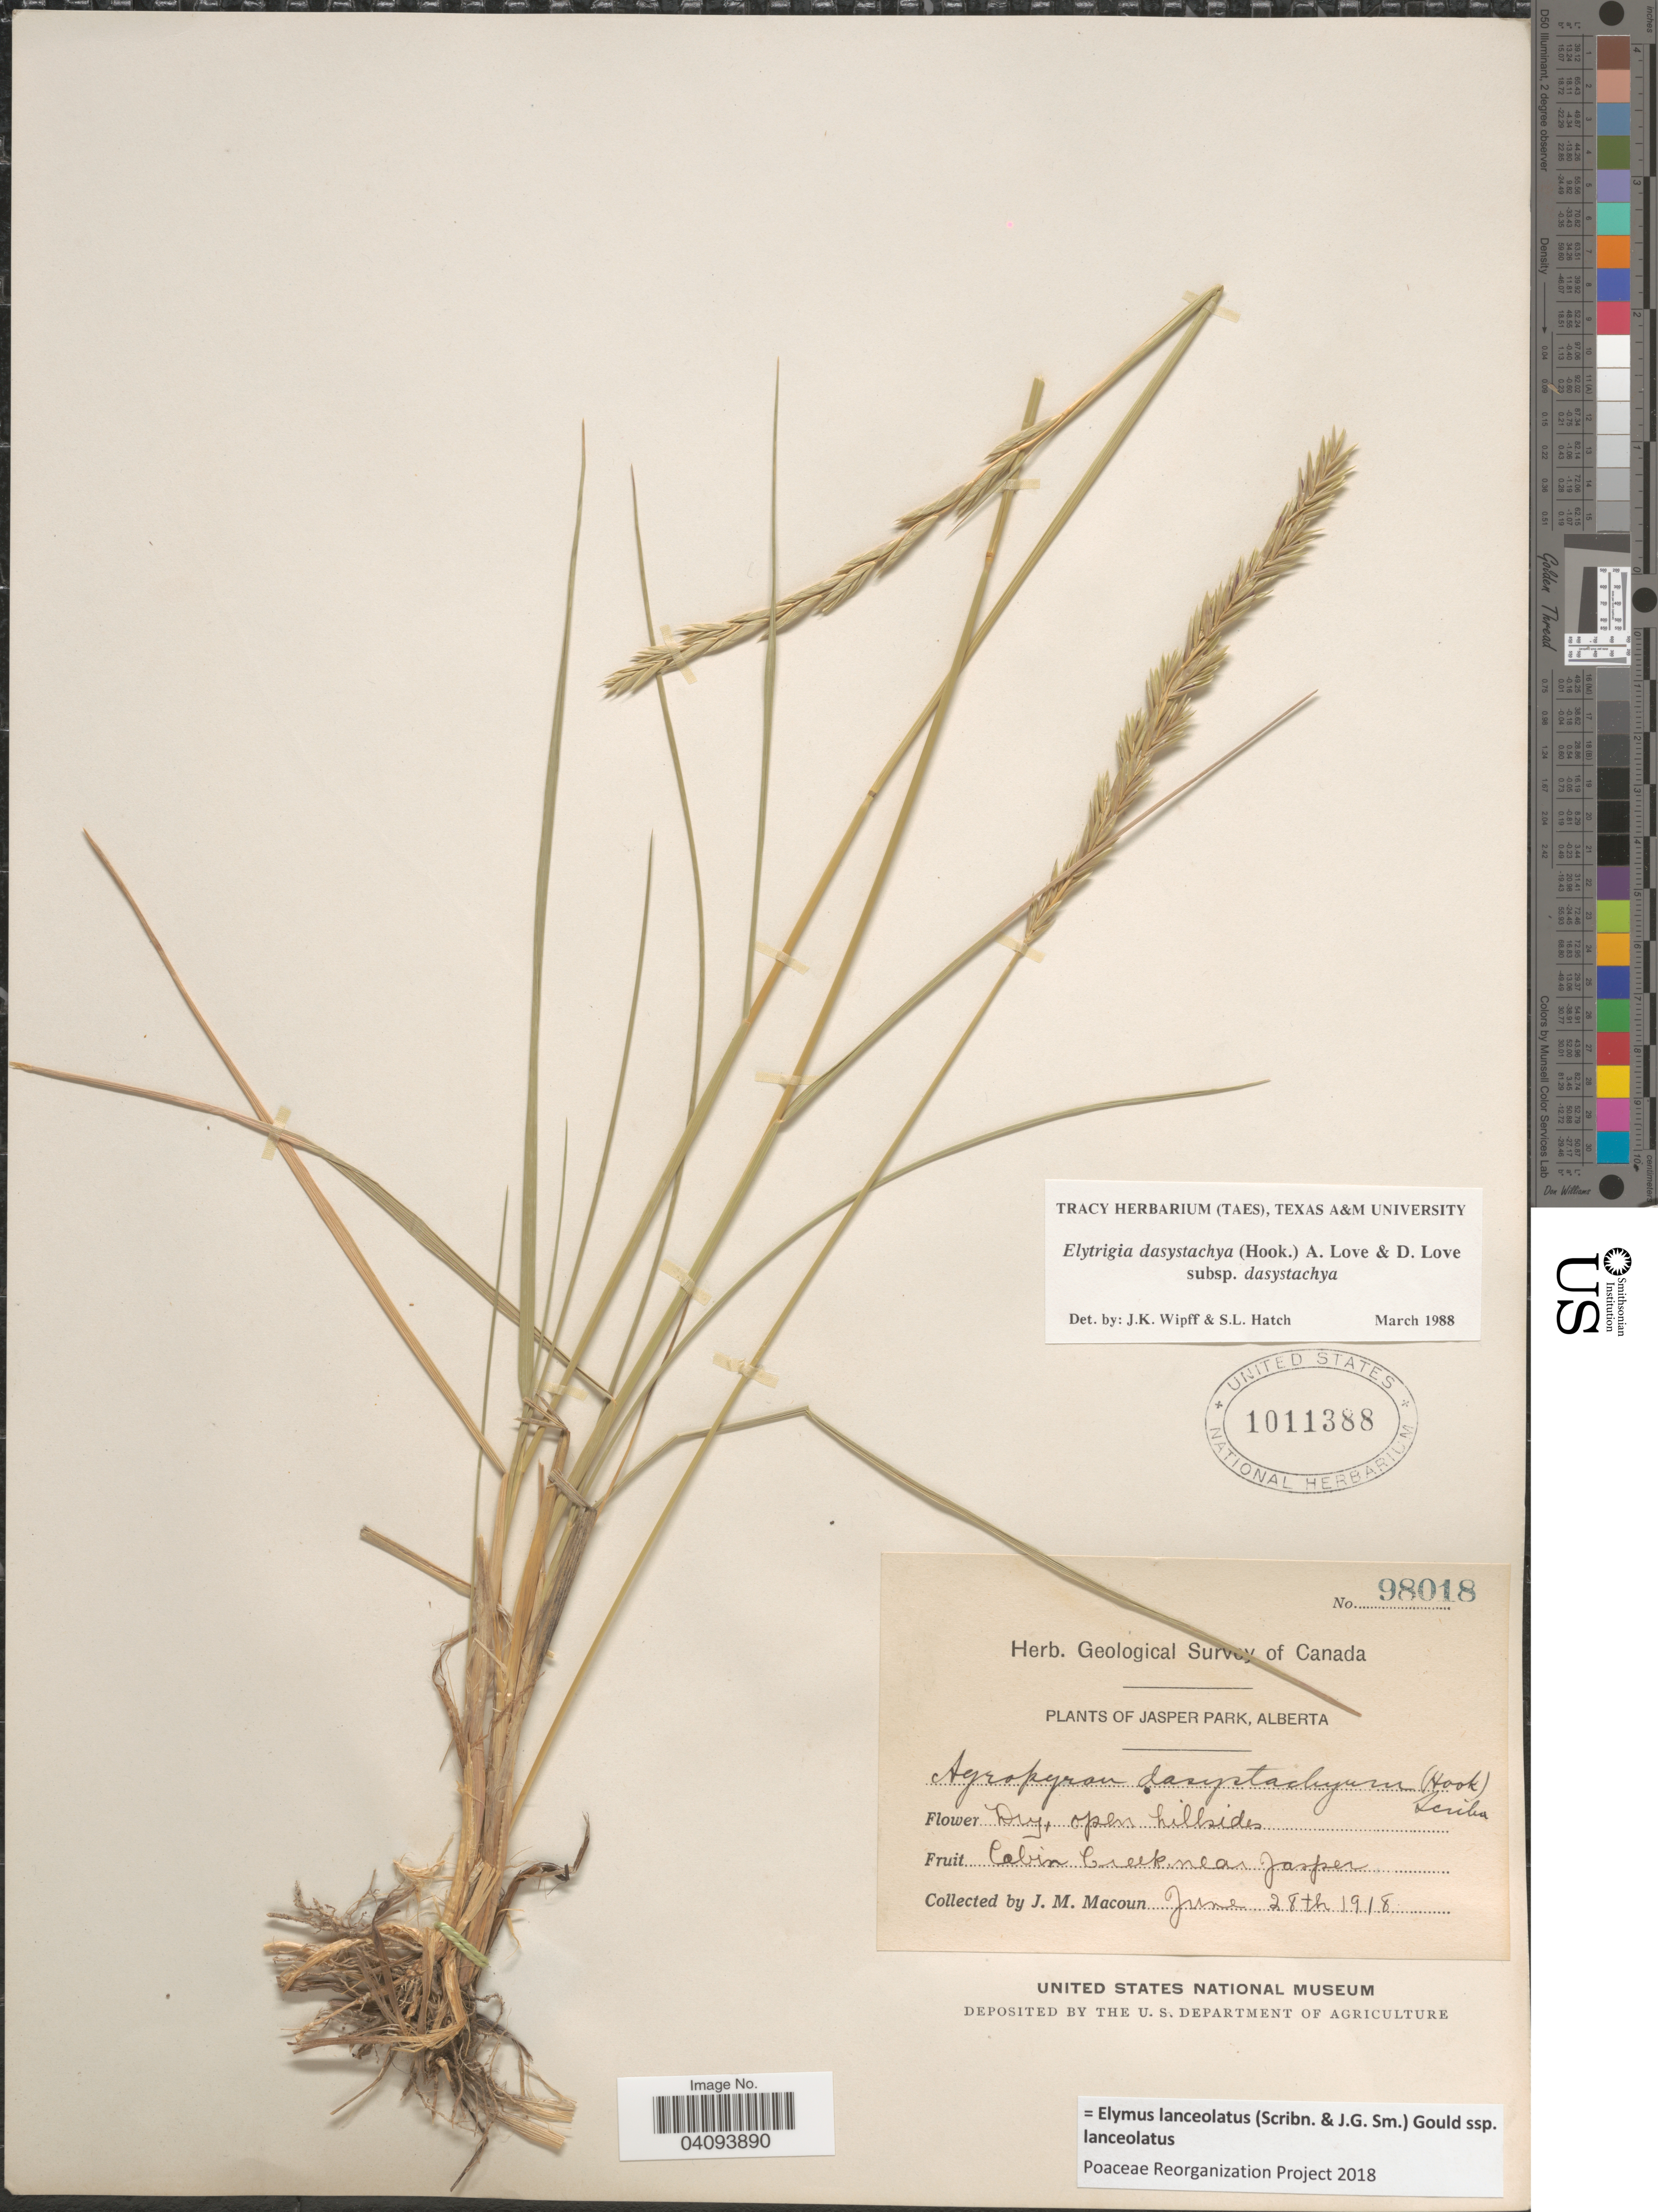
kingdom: Plantae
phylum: Tracheophyta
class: Liliopsida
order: Poales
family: Poaceae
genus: Elymus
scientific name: Elymus lanceolatus subsp. lanceolatus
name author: (Scribn. & J.G. Sm.) Gould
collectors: J. M. Macoun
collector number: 98018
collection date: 1918-06-28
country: Canada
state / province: Alberta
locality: Geological Survey of Canada. Jasper Park. Cabin Creek near Jasper.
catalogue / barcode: US 1011388